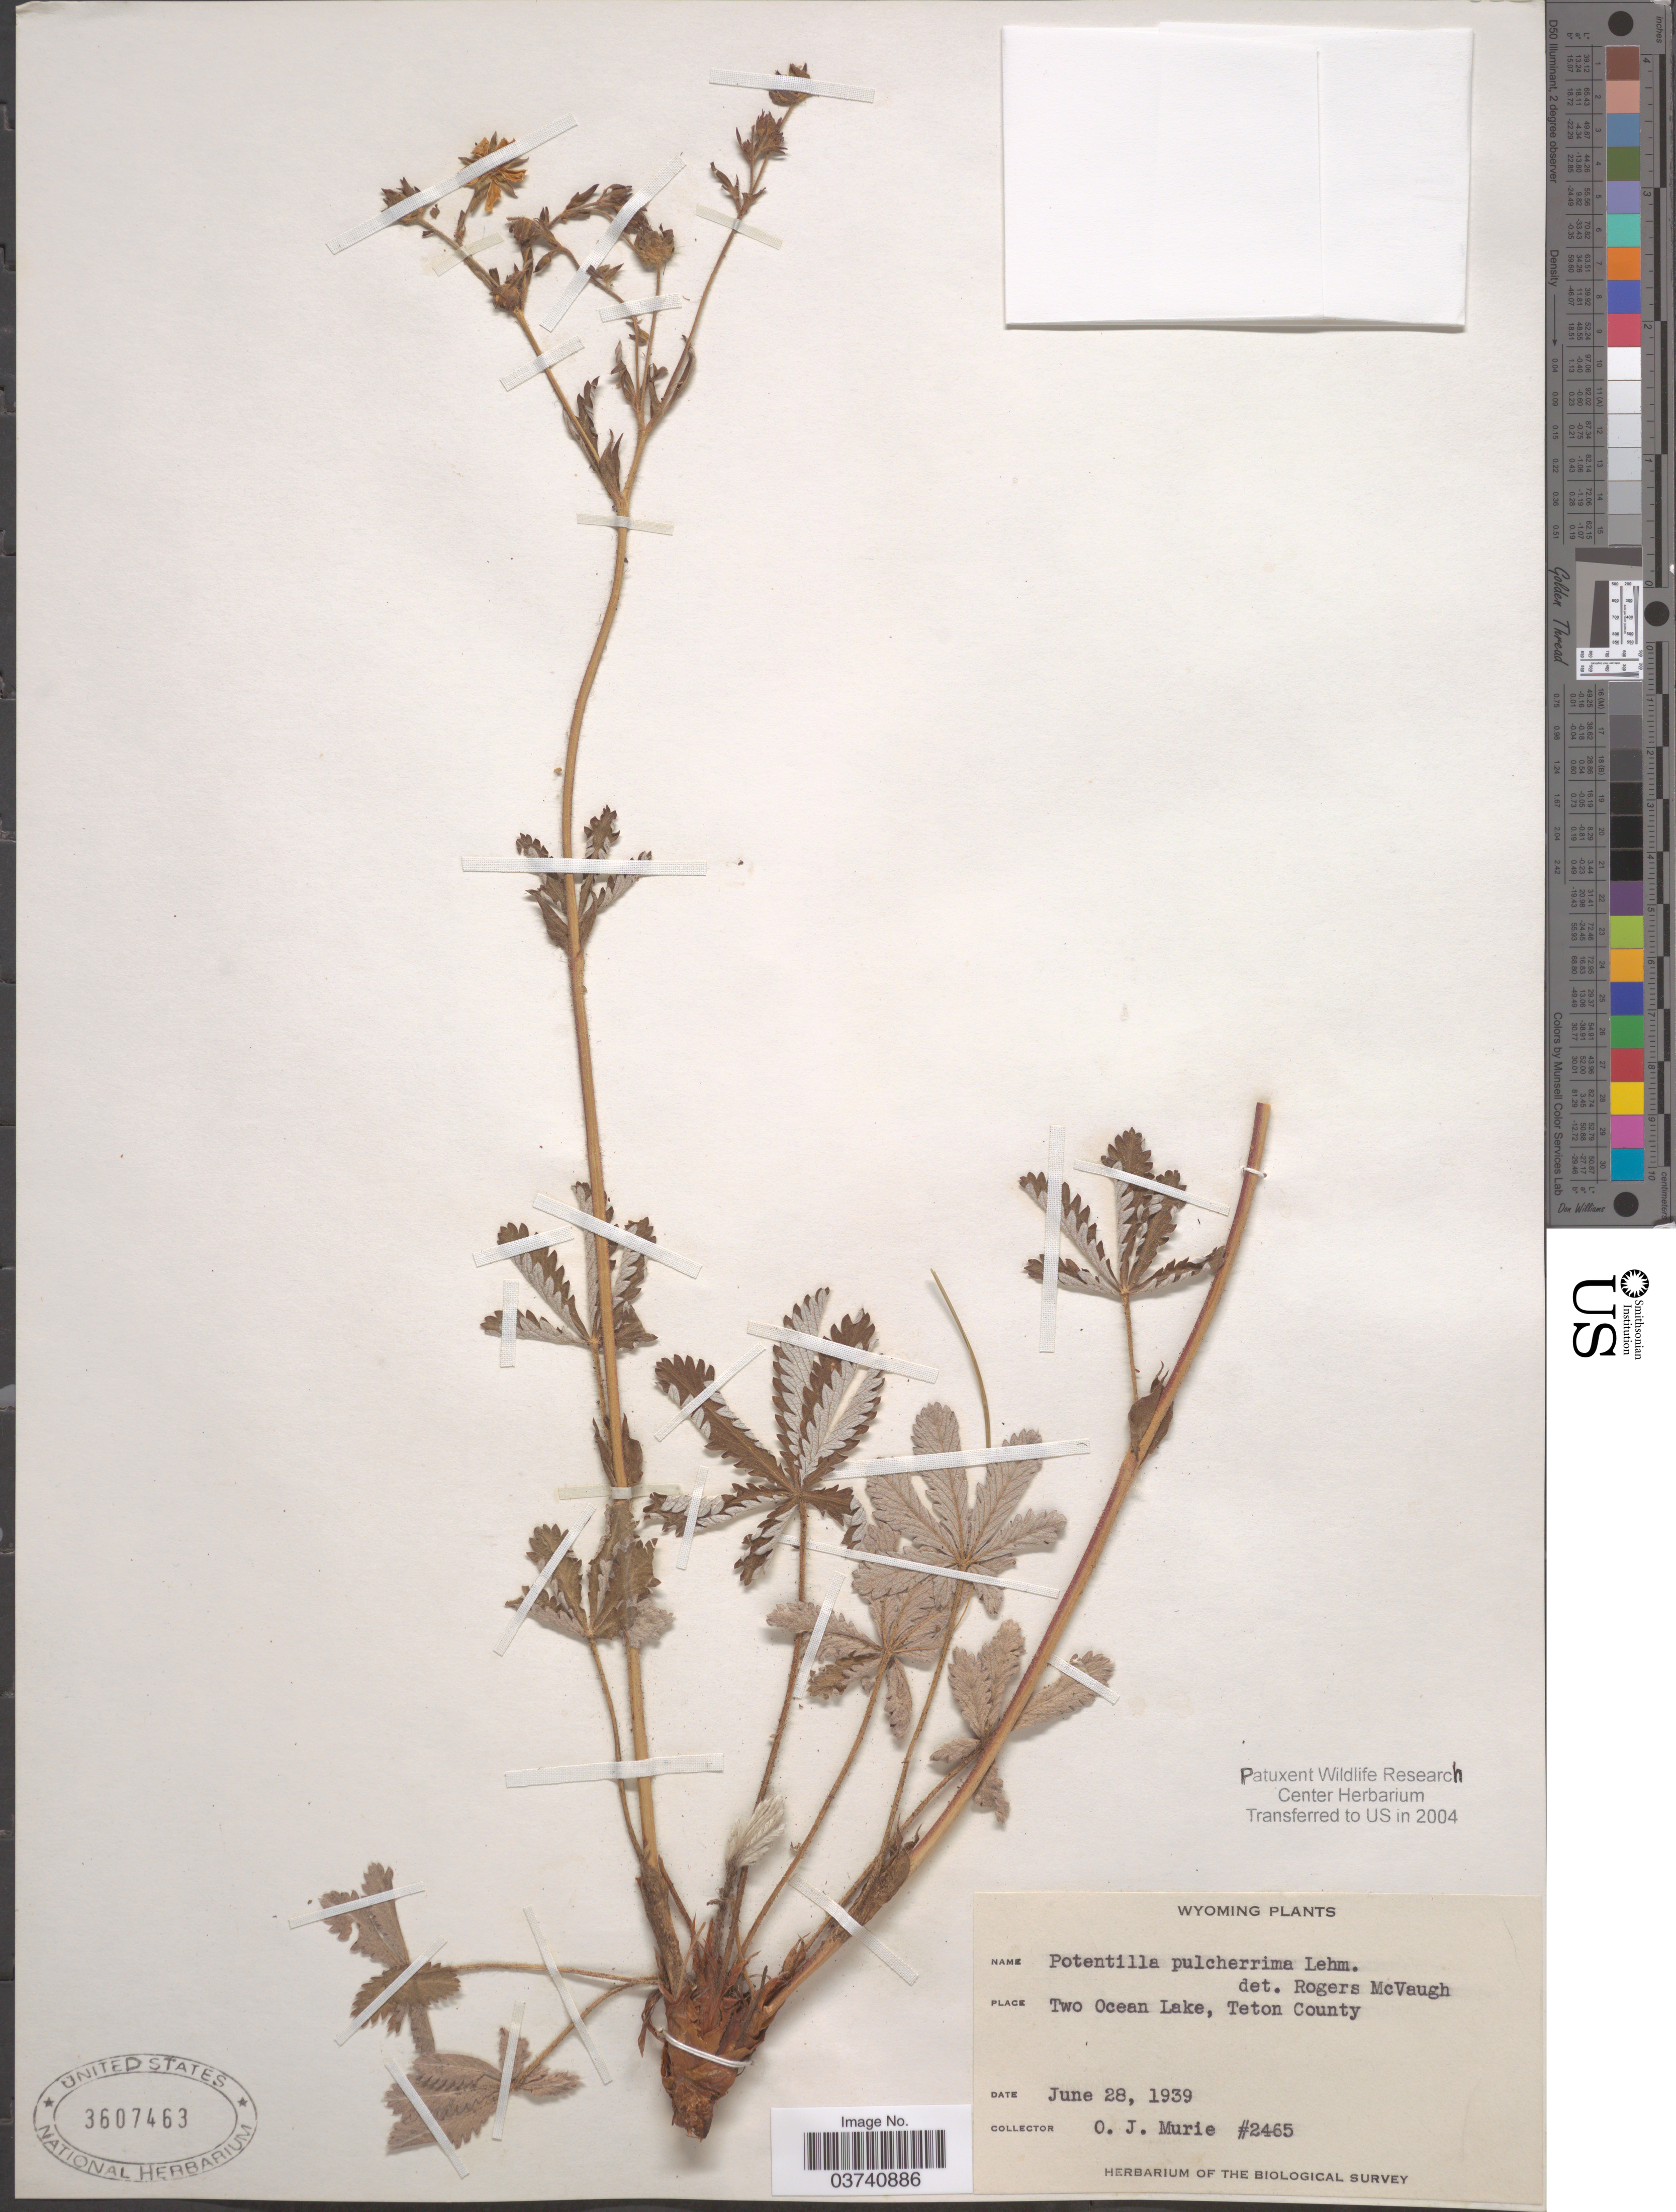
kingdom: Plantae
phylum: Tracheophyta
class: Magnoliopsida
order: Rosales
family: Rosaceae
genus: Potentilla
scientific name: Potentilla pulcherrima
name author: Lehm.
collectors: O. Murie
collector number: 2465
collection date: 1939-06-28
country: United States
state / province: Wyoming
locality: Two Ocean Lake, Teton County.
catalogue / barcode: US 3607463